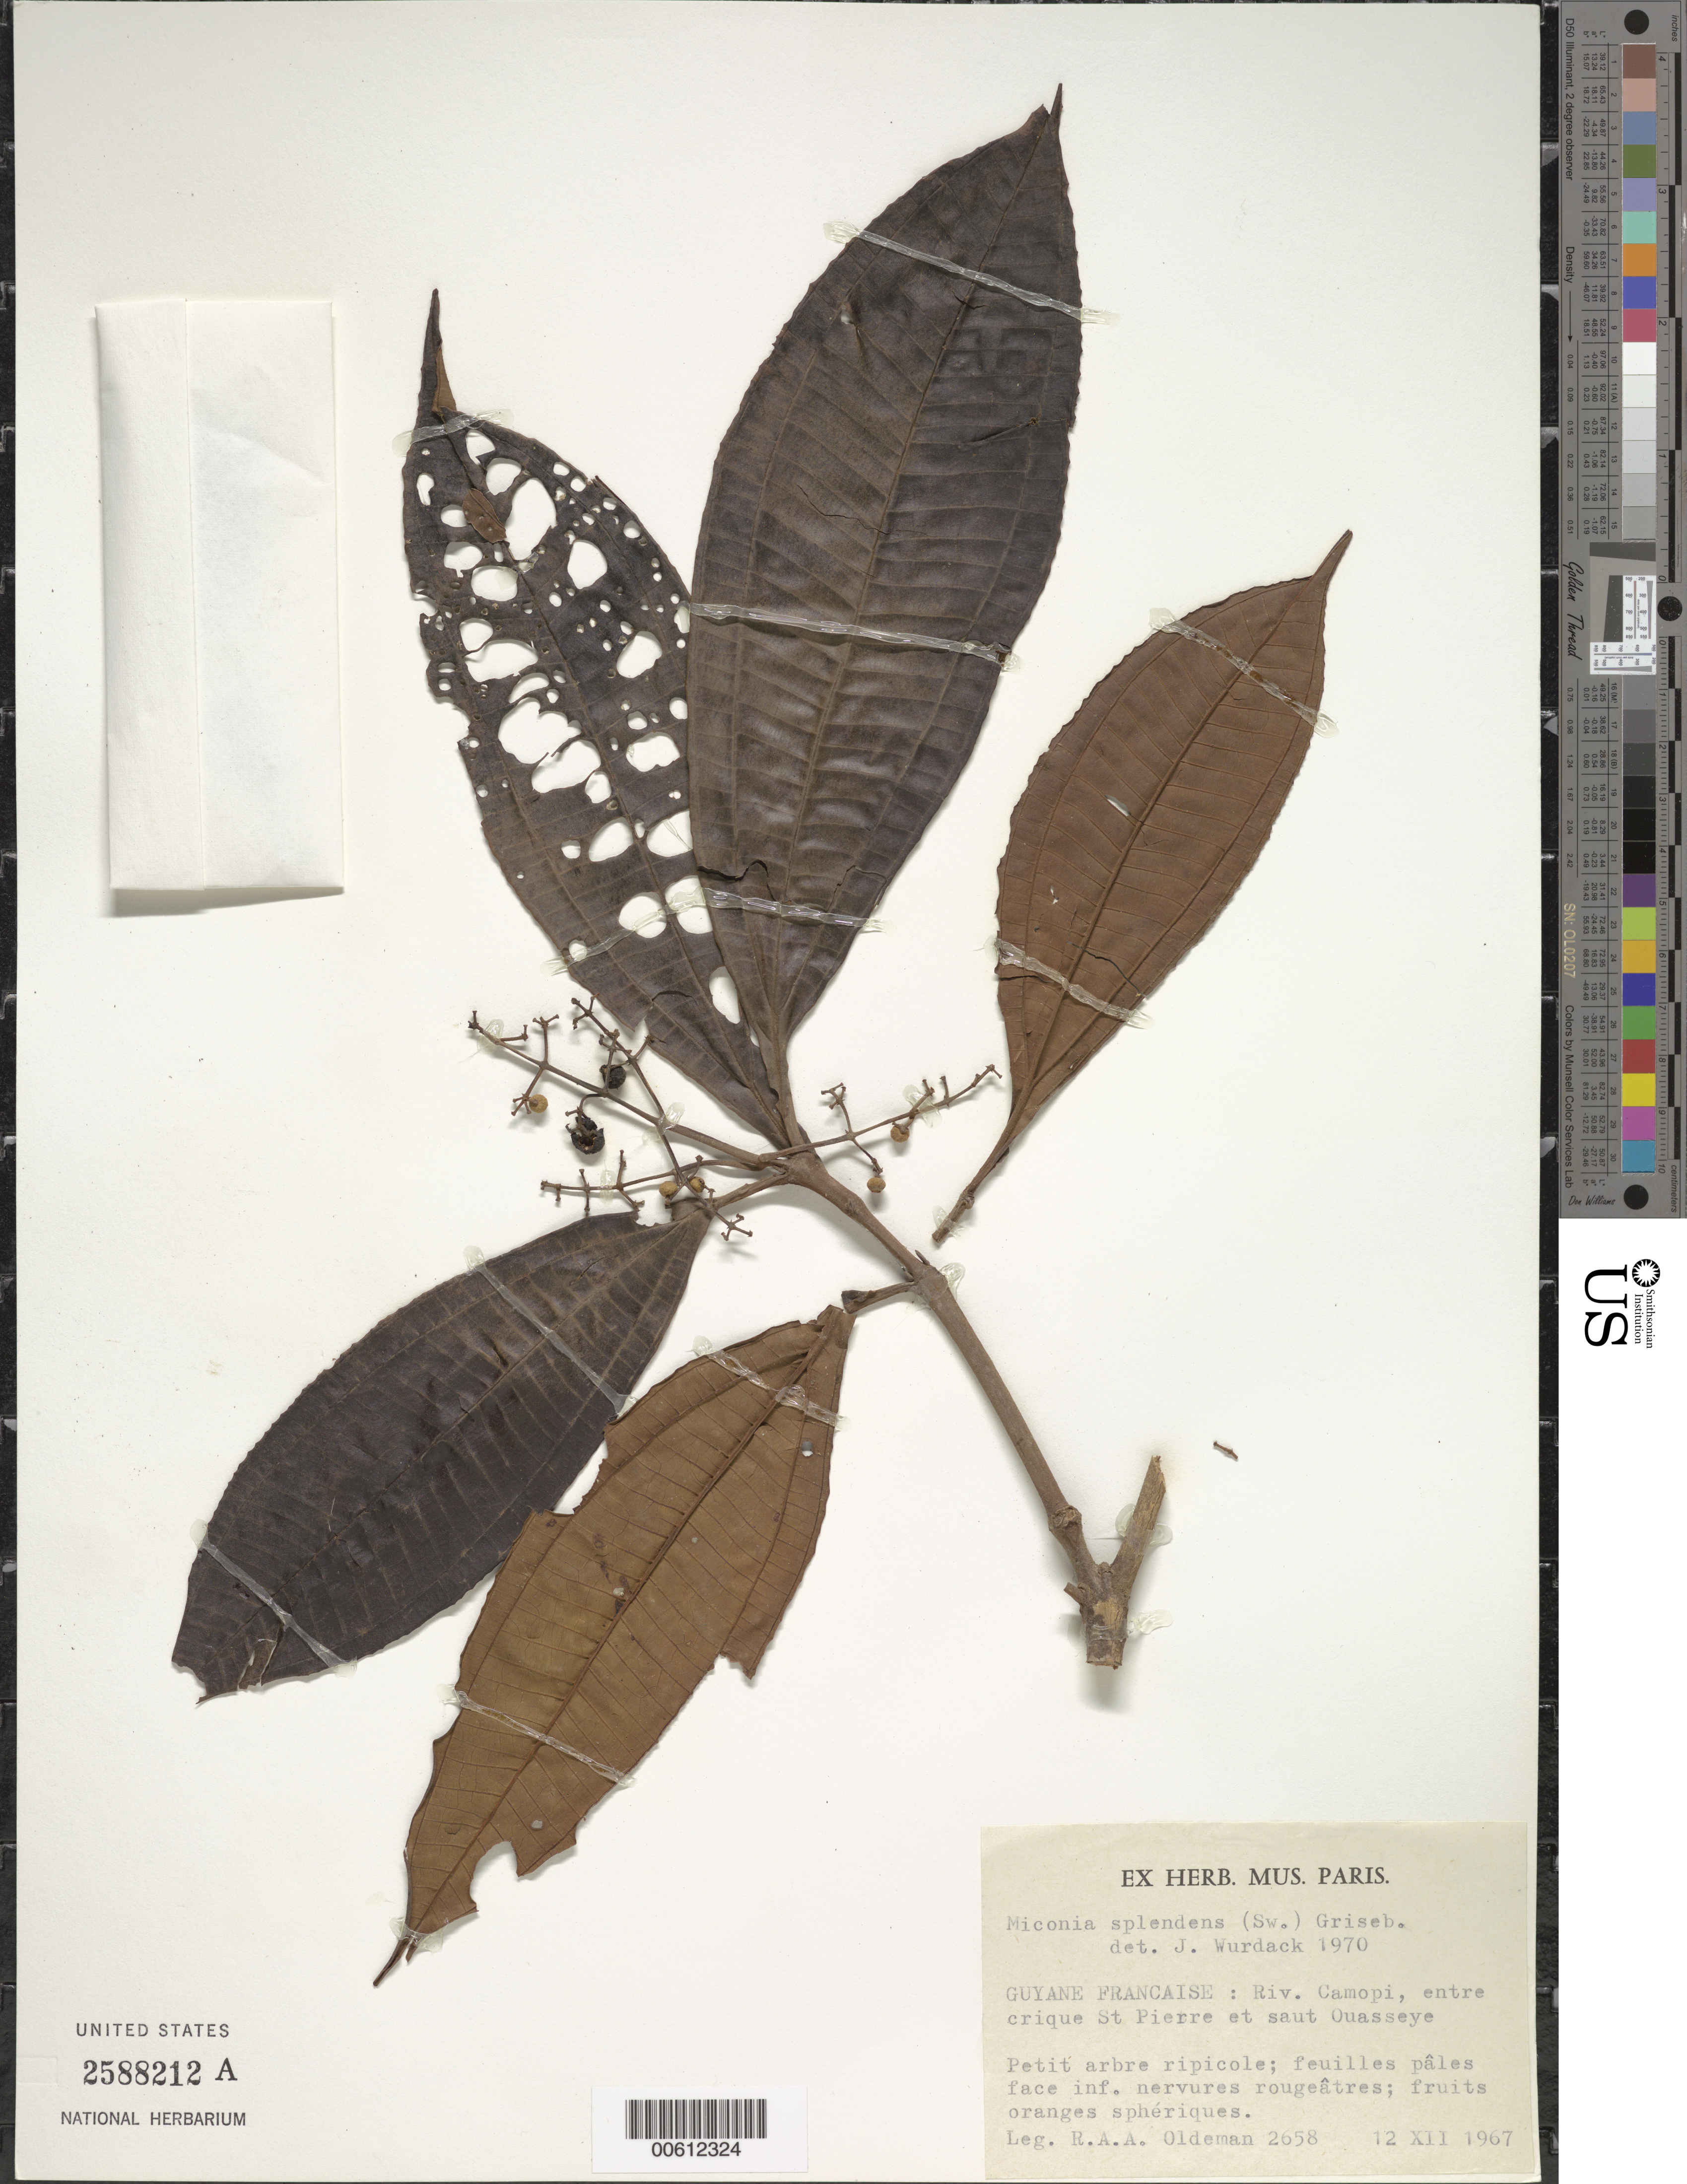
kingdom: Plantae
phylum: Tracheophyta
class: Magnoliopsida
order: Myrtales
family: Melastomataceae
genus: Miconia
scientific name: Miconia splendens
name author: (Sw.) Griseb.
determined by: Wurdack, John J., (US), US (UNITED STATES)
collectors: R. Oldeman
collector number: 2658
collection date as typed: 12-Dec-67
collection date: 1967-12-12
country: French Guiana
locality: Rivière Camopi, betw. Crique St. Pierre & saut Ouasseye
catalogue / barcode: US 2588212A